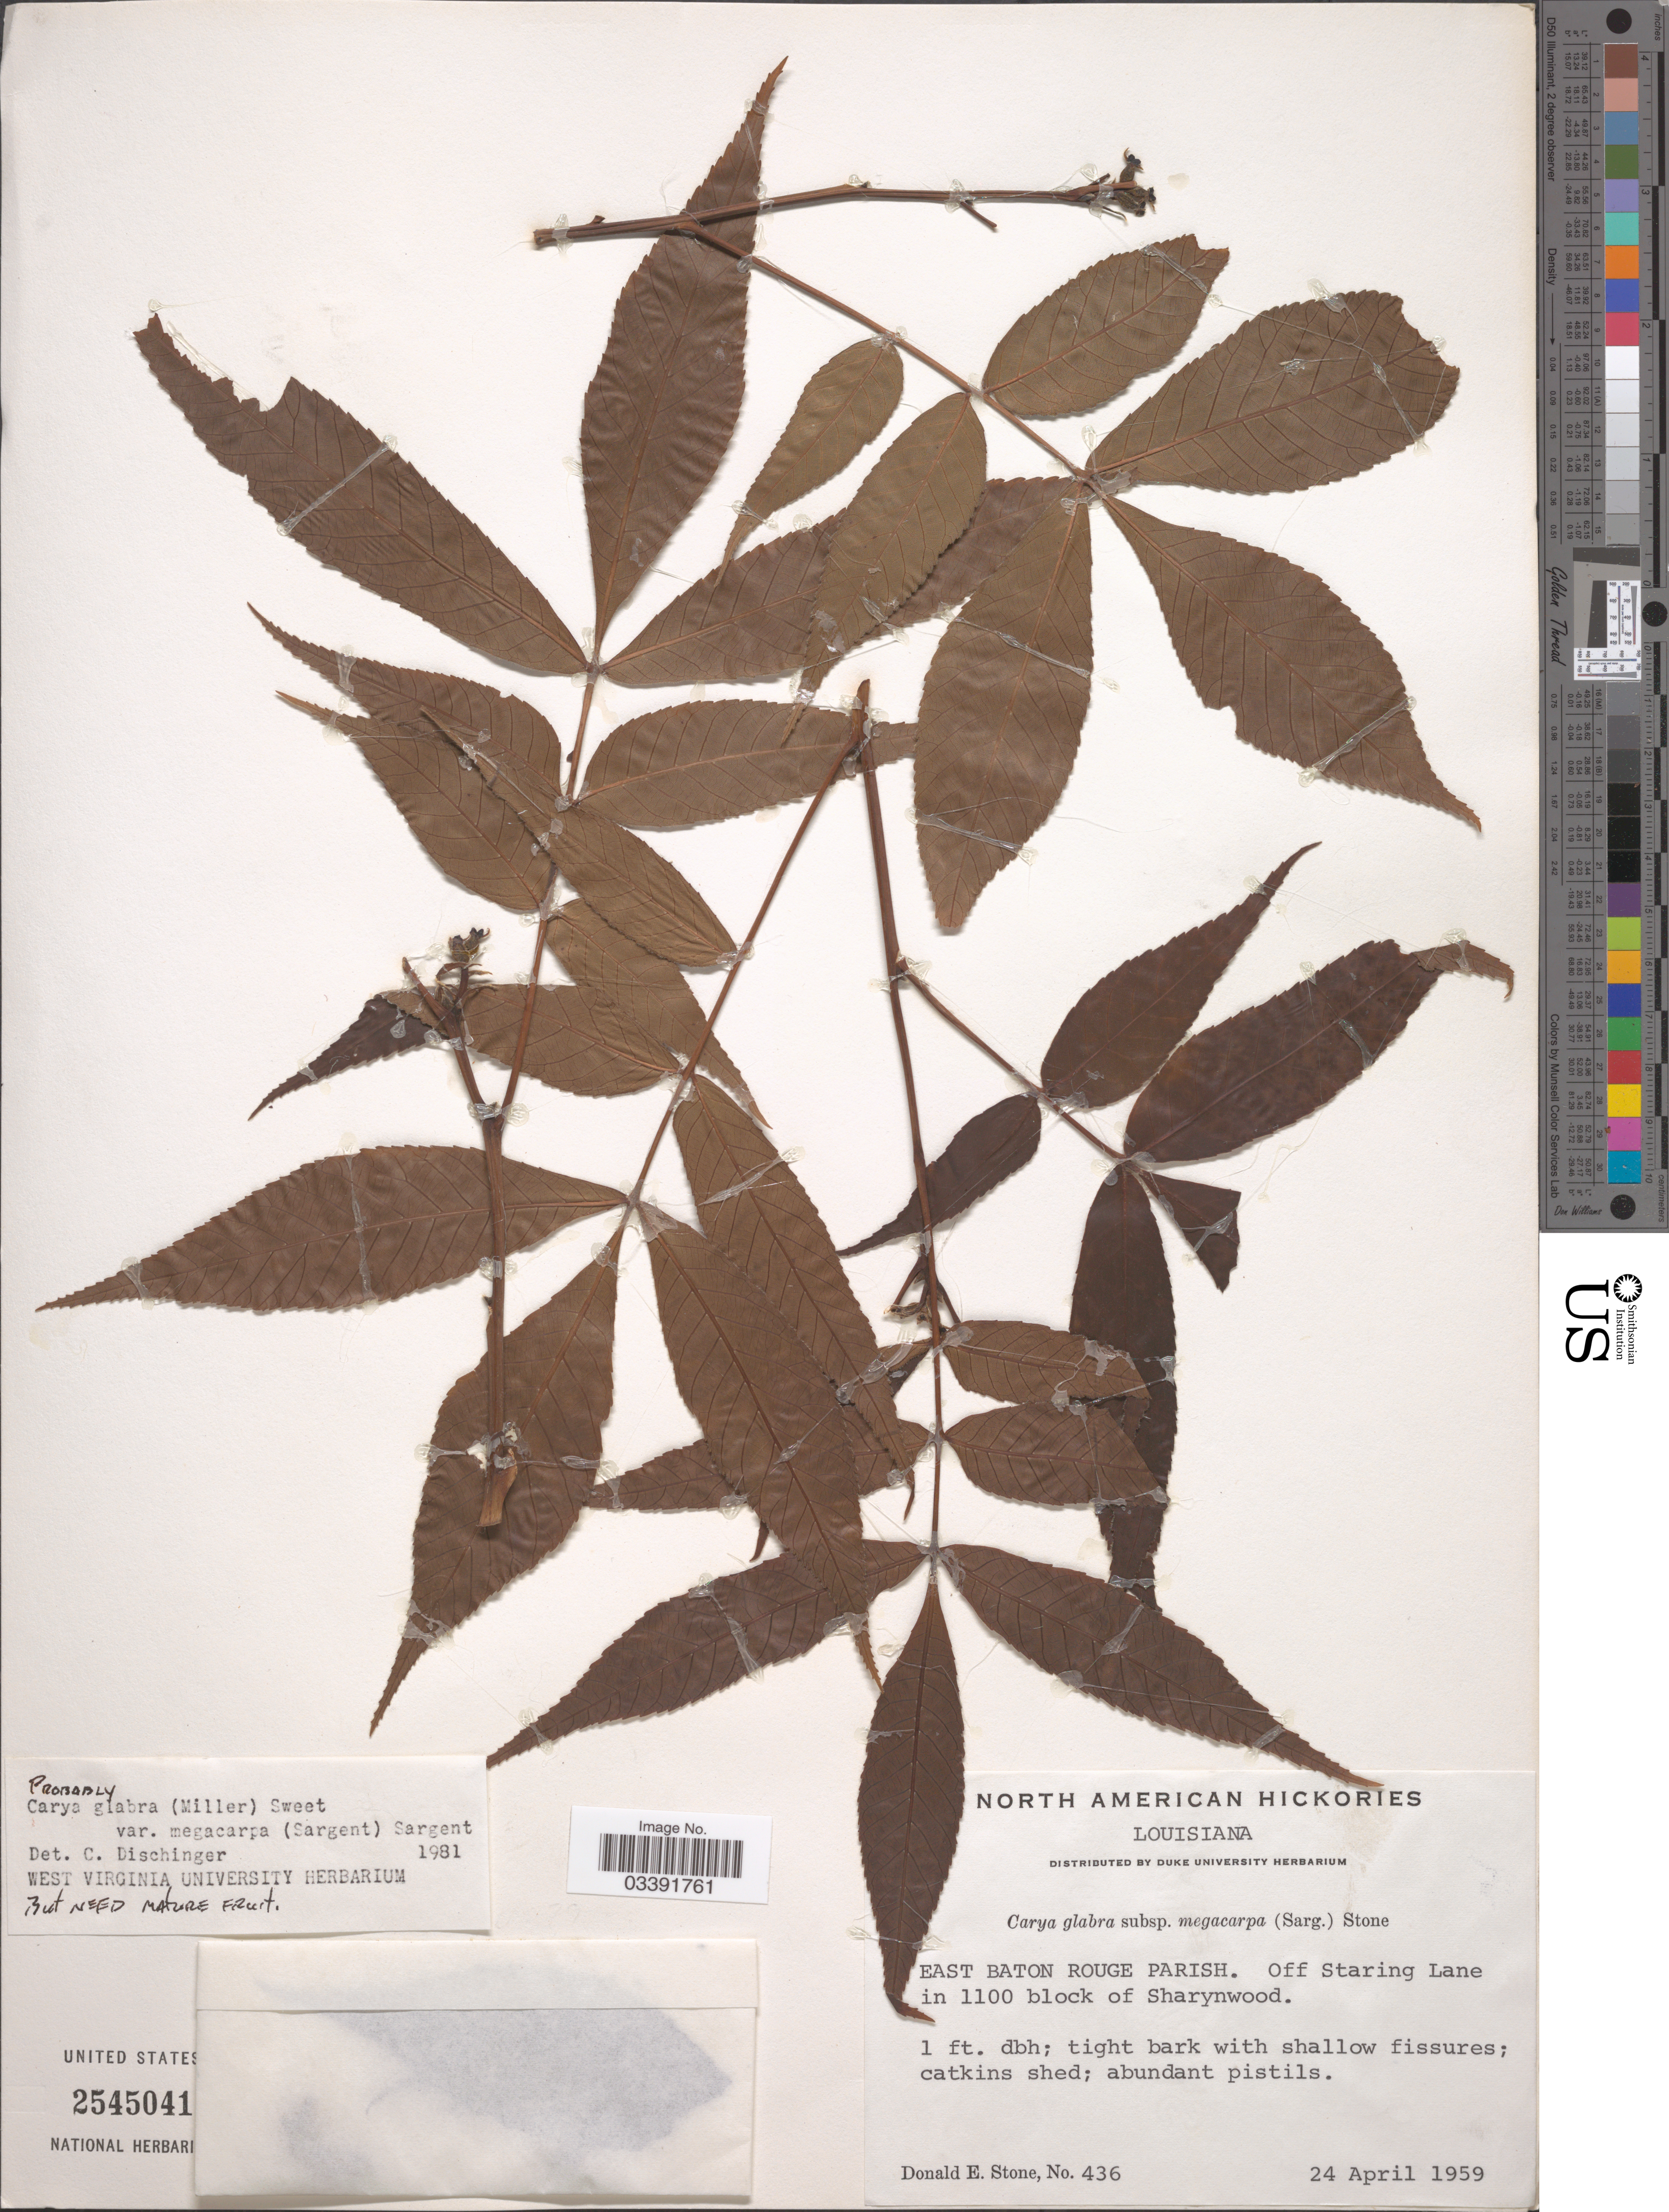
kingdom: Plantae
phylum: Tracheophyta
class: Magnoliopsida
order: Fagales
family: Juglandaceae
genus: Carya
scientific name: Carya glabra var. megacarpa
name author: (Sarg.) Sarg.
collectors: D. Stone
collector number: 436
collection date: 1959-04-24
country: United States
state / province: Louisiana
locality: East Baton Rouge Parish. Off Staring Lane in 1100 block of Sharynwood.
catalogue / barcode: US 2545041